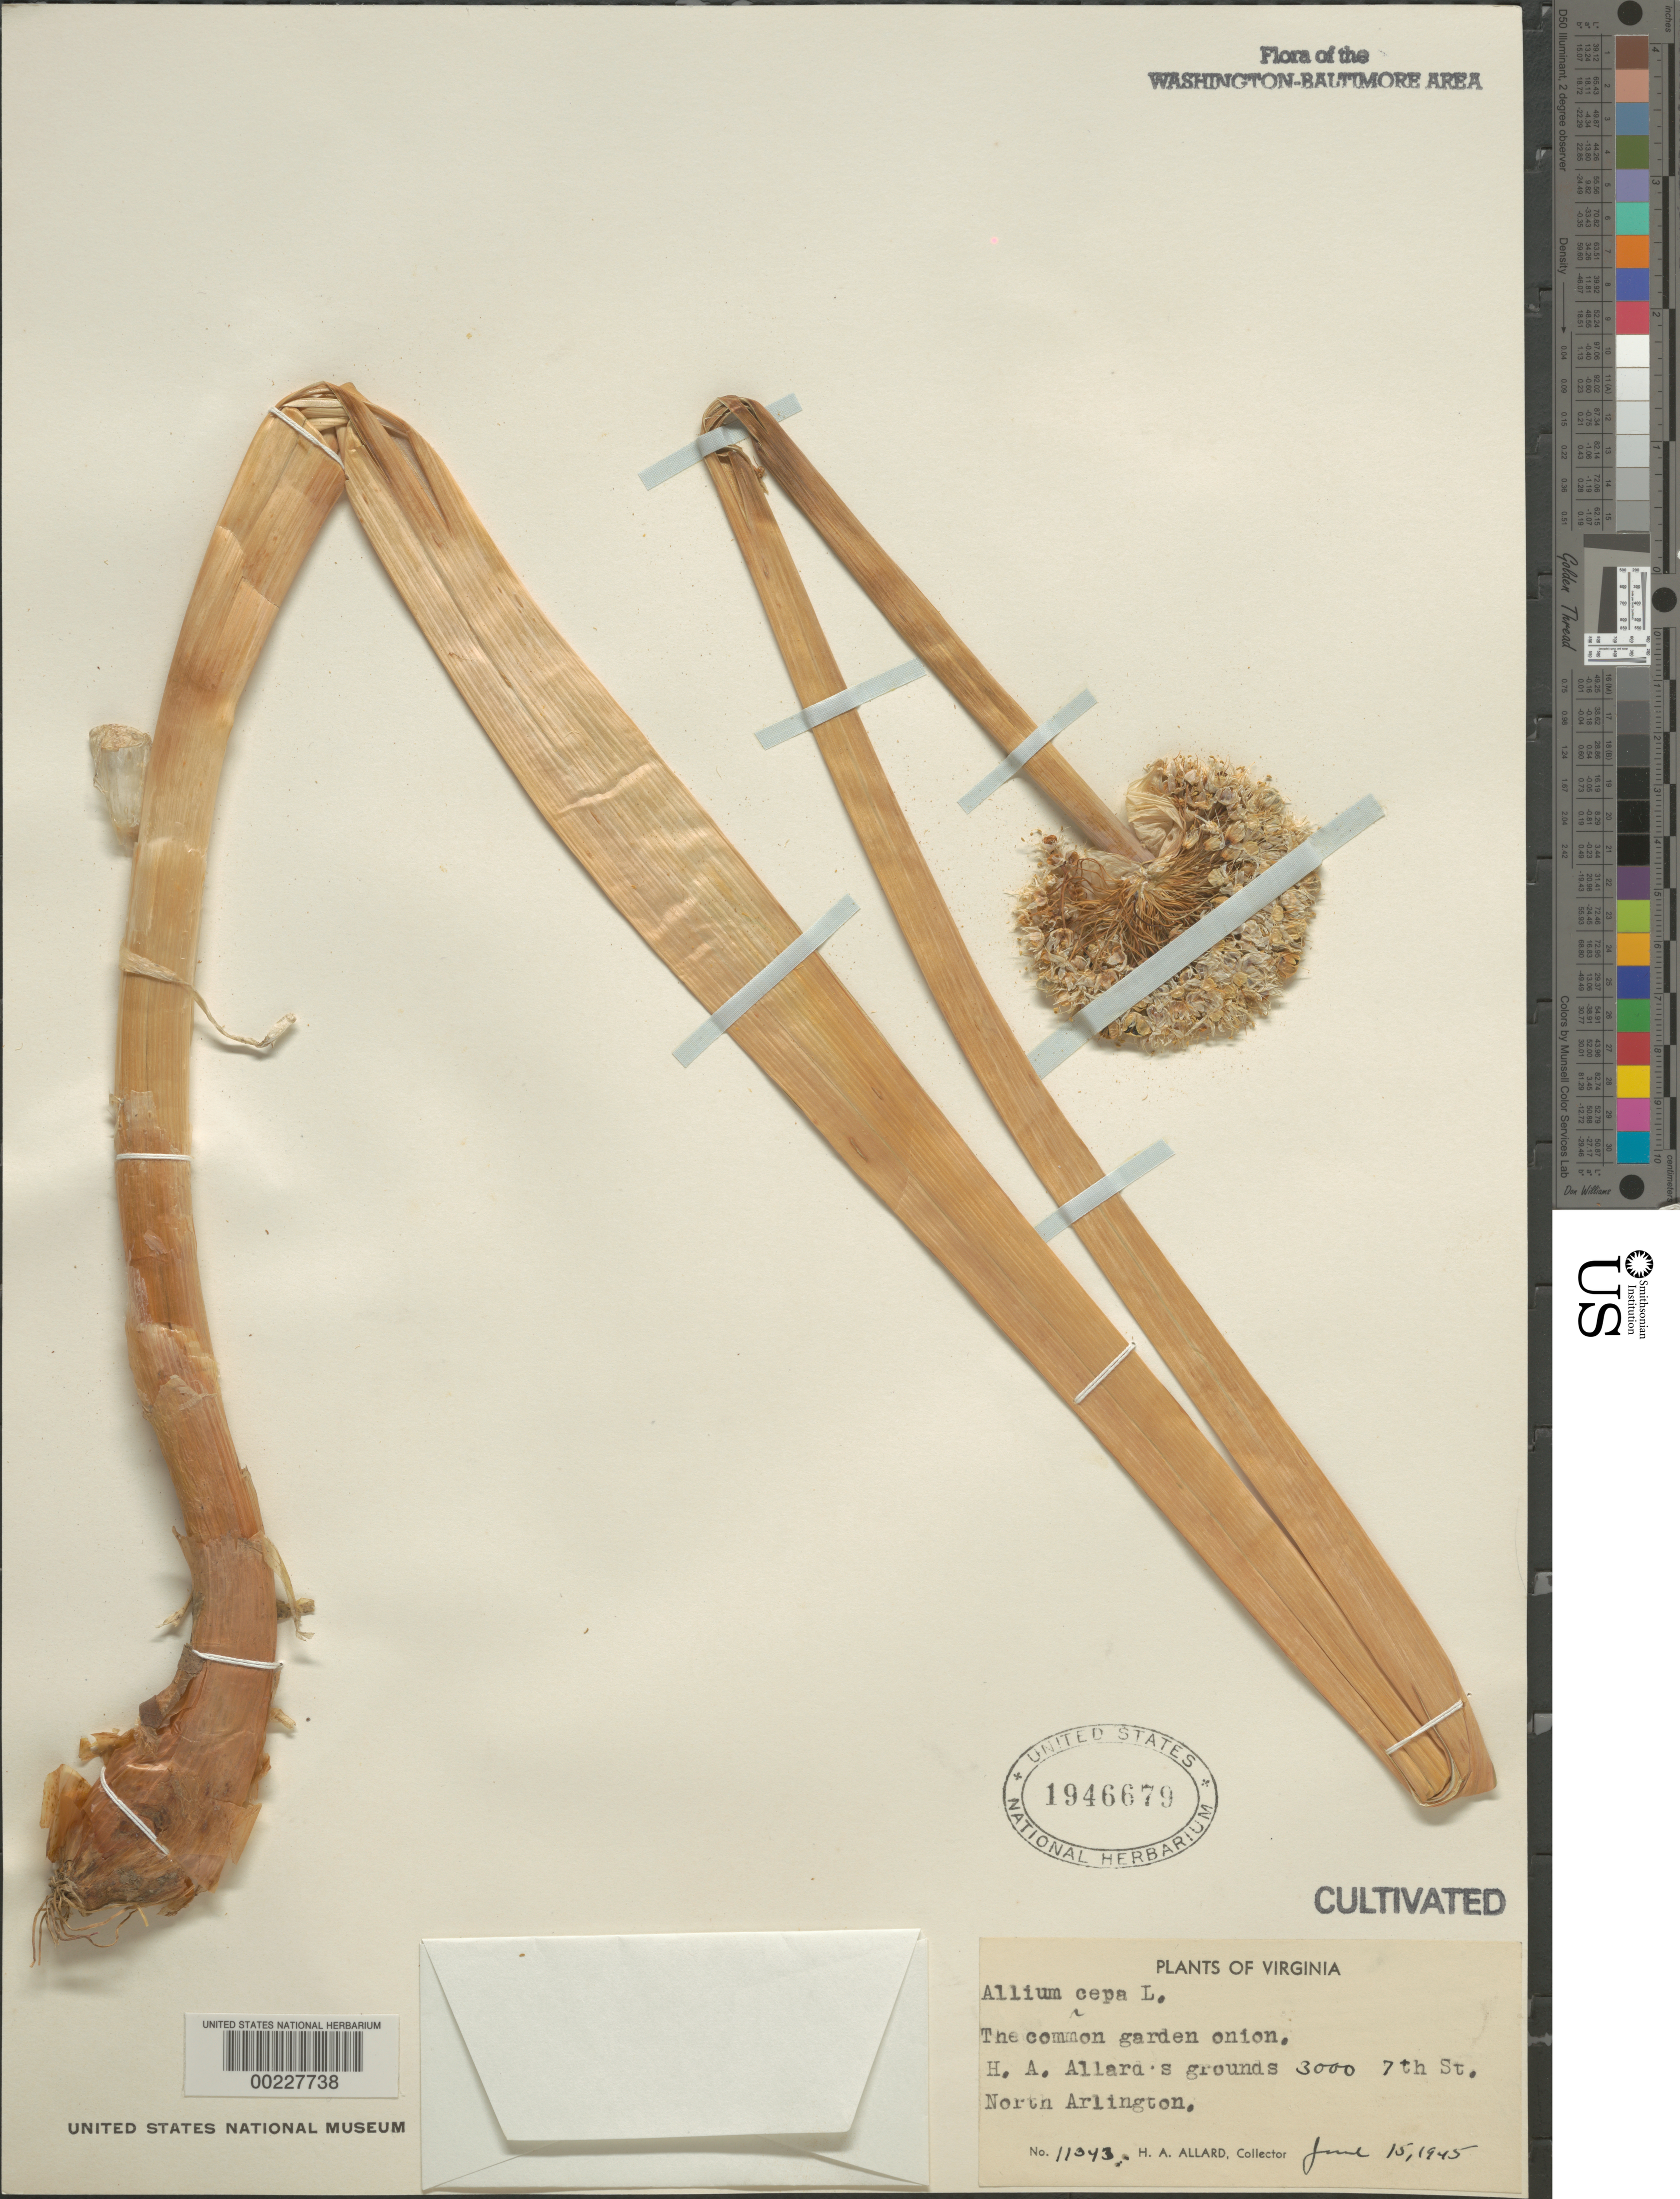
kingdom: Plantae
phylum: Tracheophyta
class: Liliopsida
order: Asparagales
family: Amaryllidaceae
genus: Allium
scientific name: Allium cepa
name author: L.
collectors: H. A. Allard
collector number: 11343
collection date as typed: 15 Jun 1945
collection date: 1945-06-15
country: United States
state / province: Virginia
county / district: Arlington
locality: N. Arlington, 3000 7th St, H.A. Allard's grounds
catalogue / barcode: US 1946679